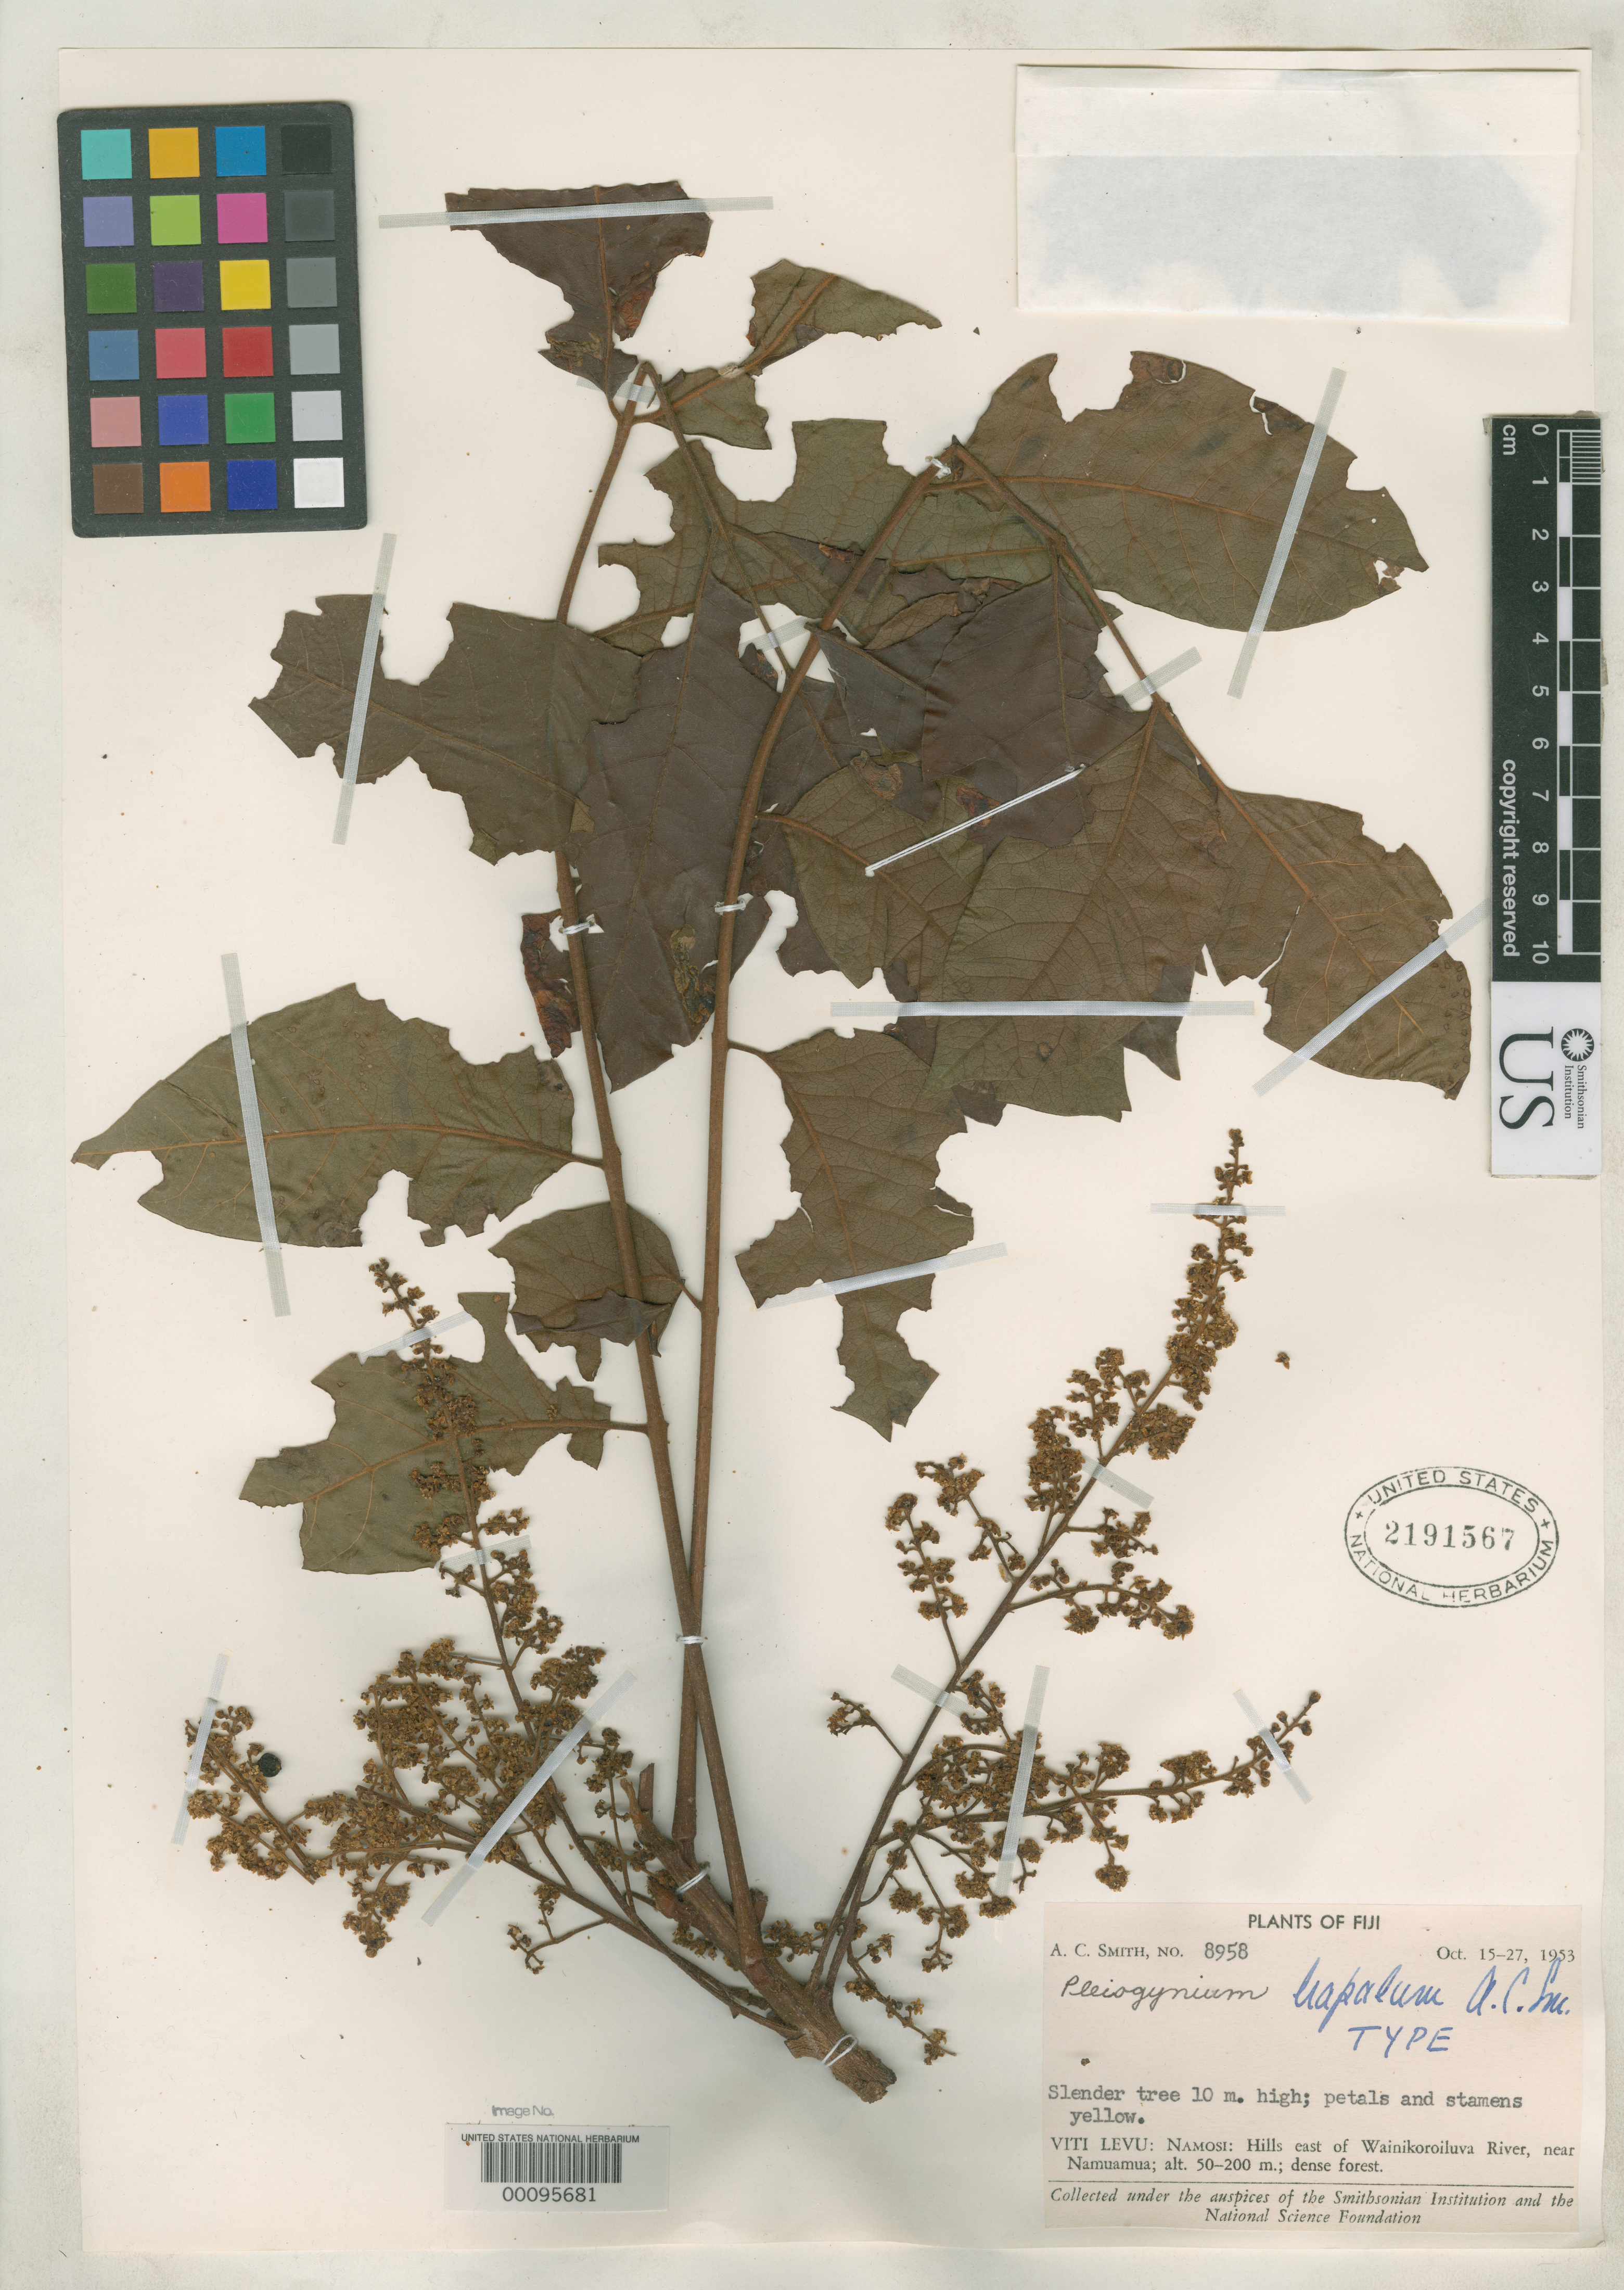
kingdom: Plantae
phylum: Tracheophyta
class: Magnoliopsida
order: Sapindales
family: Anacardiaceae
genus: Pleiogynium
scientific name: Pleiogynium hapalum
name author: A.C. Sm.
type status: Holotype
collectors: A. C. Smith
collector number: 8958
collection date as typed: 15 Oct 1953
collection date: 1953-10-15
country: Fiji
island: Viti Levu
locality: Namosi, east of Wainikoroiluva River. [Viti Levu Group]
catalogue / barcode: US 2191567